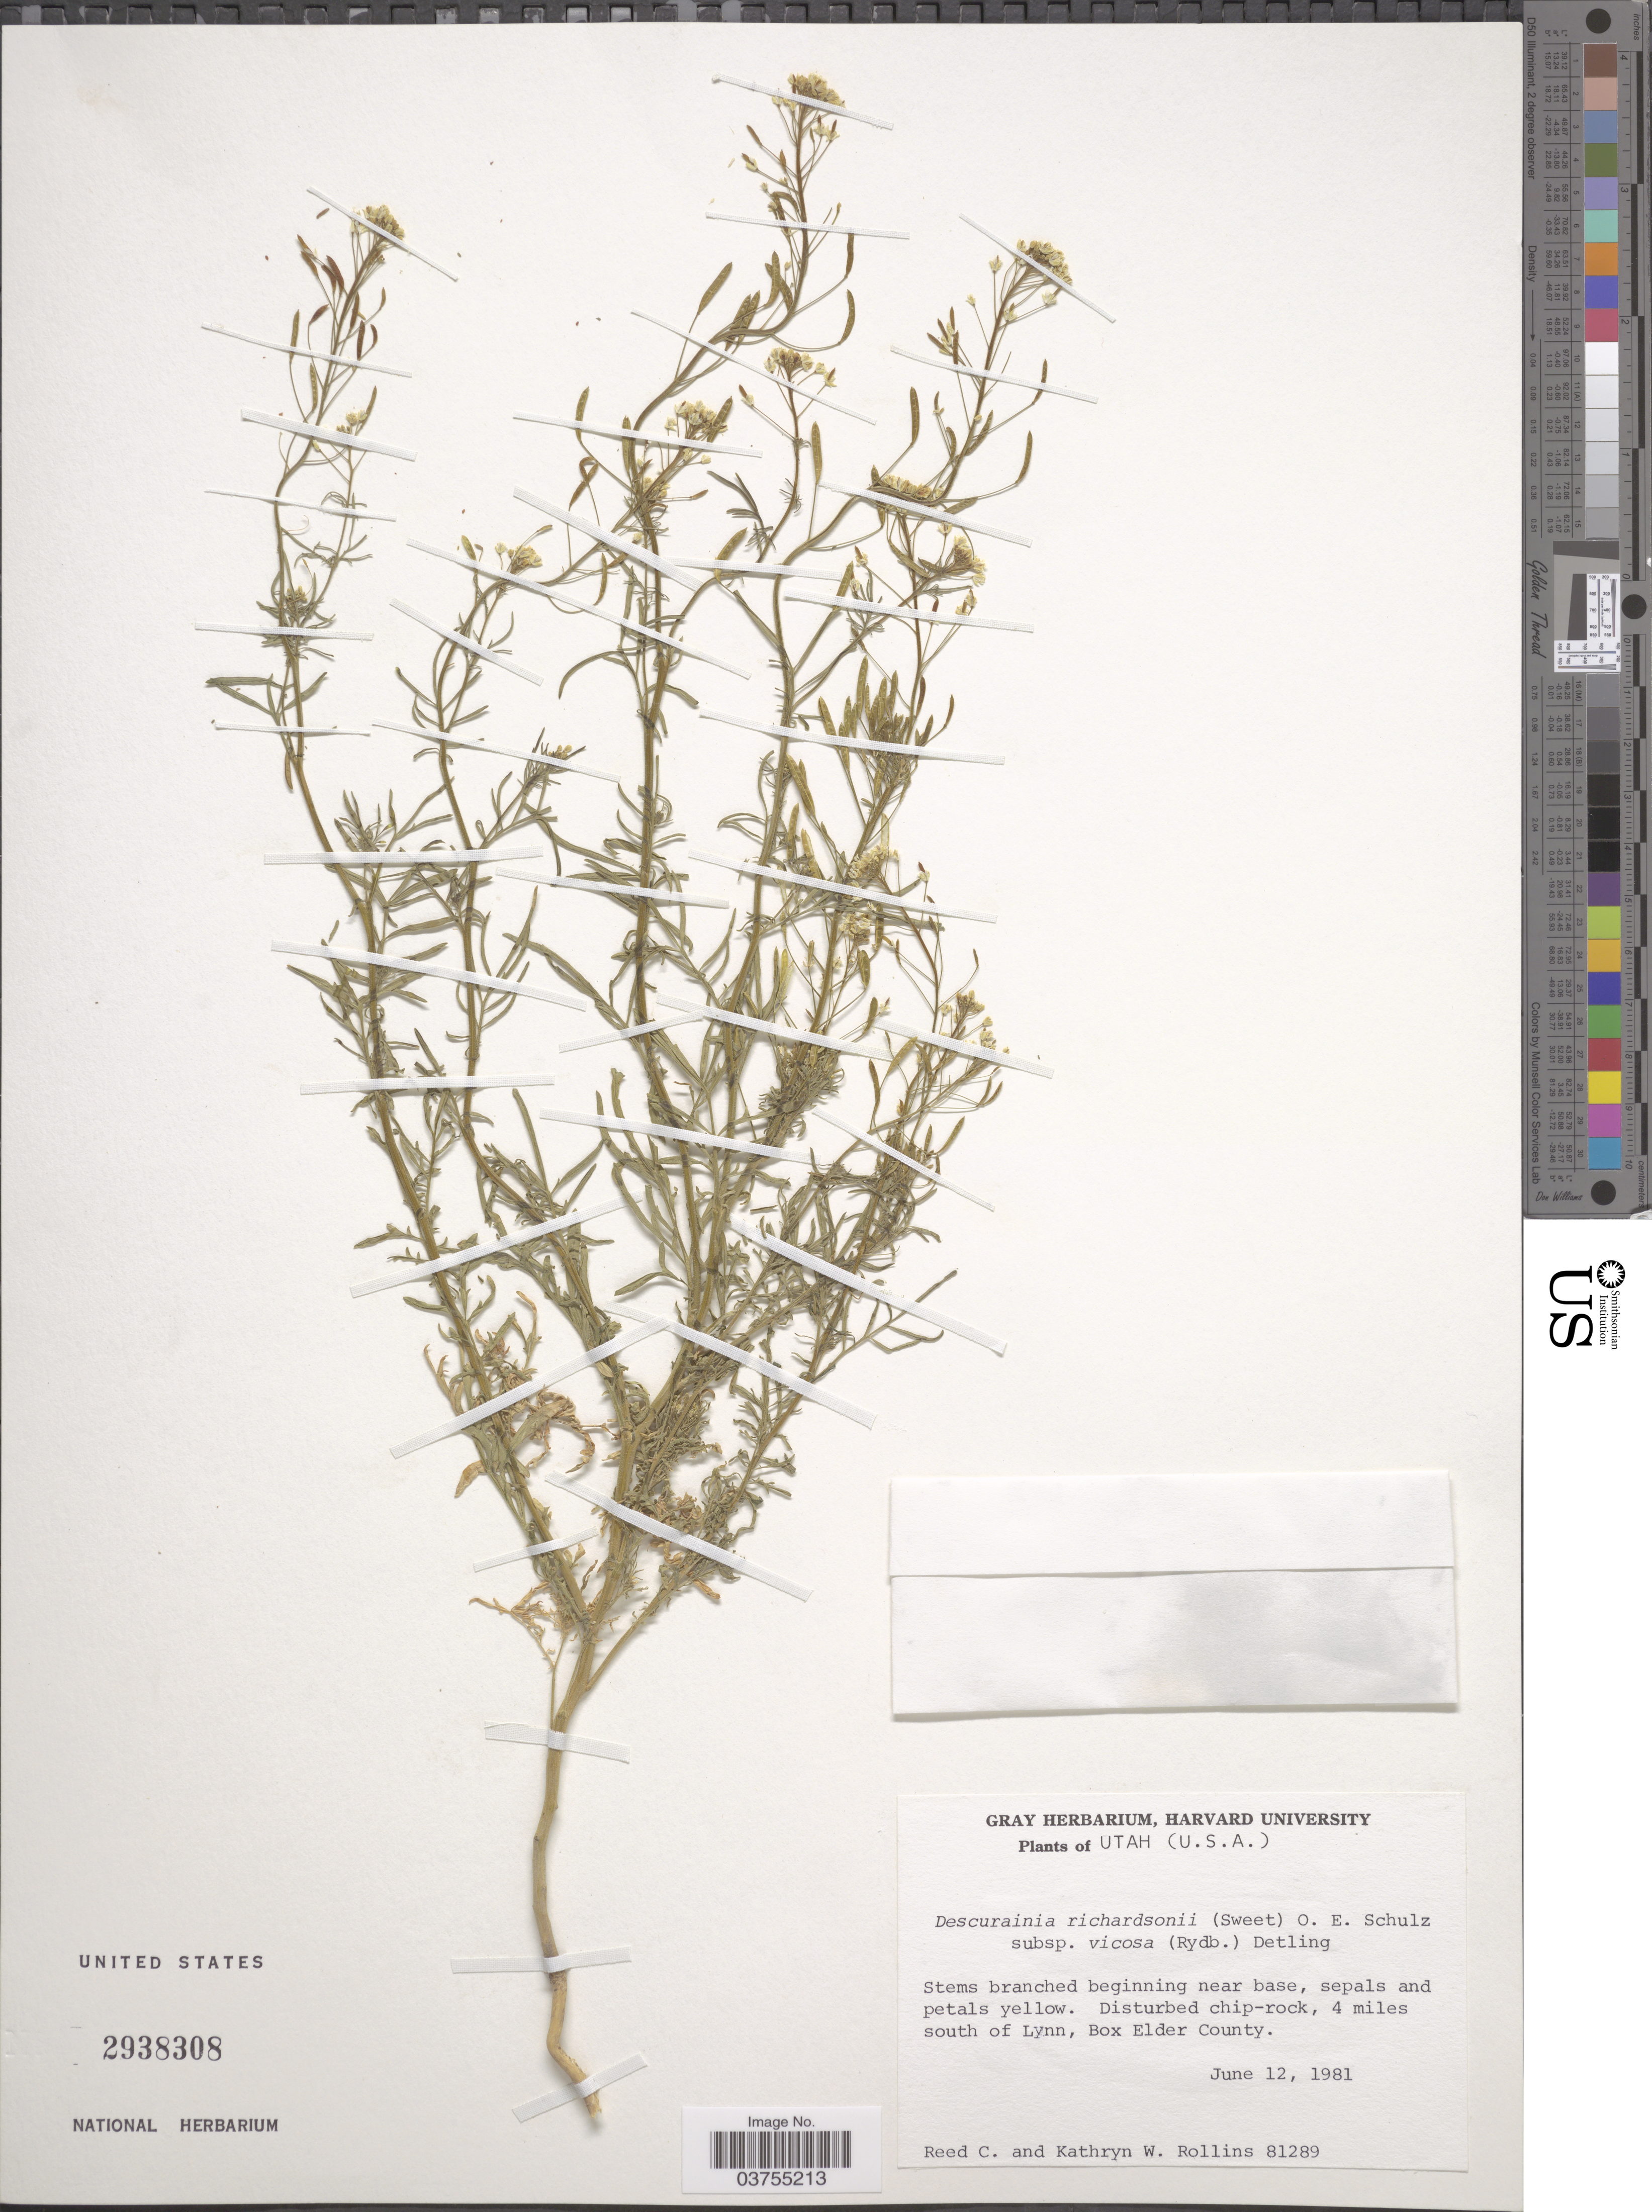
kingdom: Plantae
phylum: Tracheophyta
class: Magnoliopsida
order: Brassicales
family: Brassicaceae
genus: Descurainia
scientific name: Descurainia richardsonii subsp. viscosa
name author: (Rydb.) Detling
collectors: R. C. Rollins & K. W. Rollins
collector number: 81289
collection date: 1981-06-12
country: United States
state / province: Utah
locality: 4 miles south of Lynn, Box Elder County.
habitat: disturbed chip rock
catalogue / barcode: US 2938308